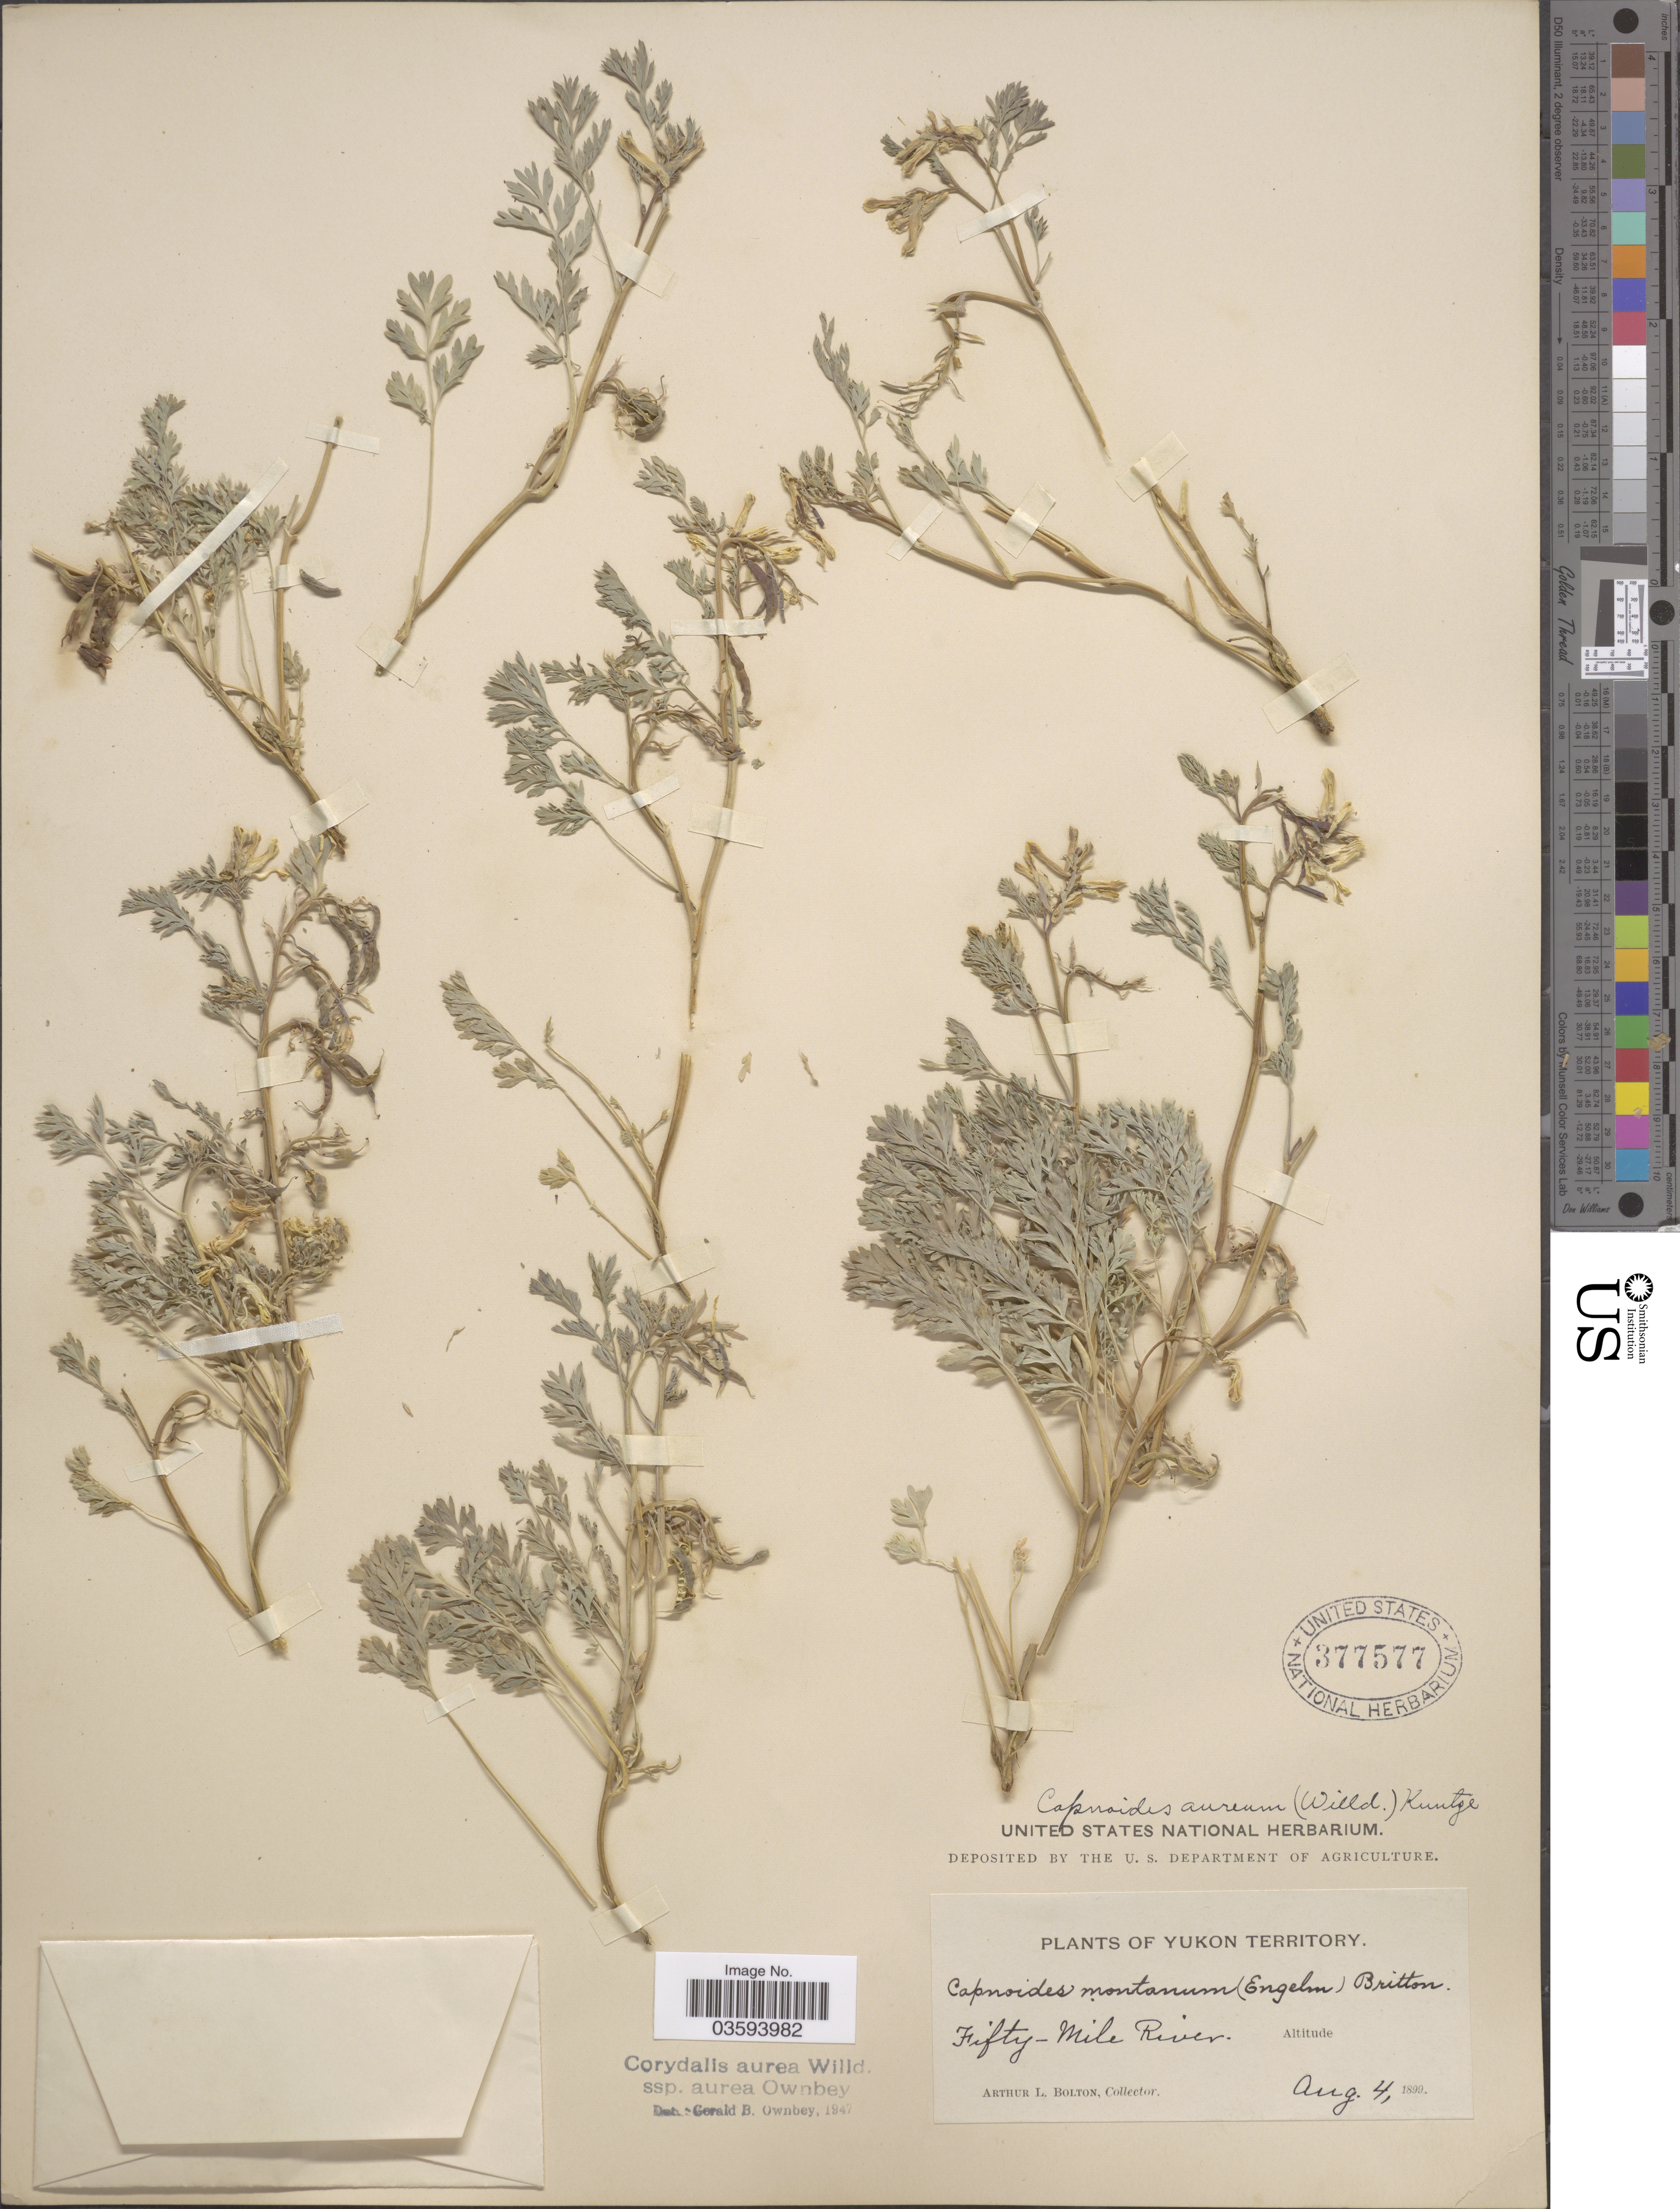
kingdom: Plantae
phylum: Tracheophyta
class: Magnoliopsida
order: Ranunculales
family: Papaveraceae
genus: Corydalis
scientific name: Corydalis aurea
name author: Willd.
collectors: A. Bolton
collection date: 1899-08-04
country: Canada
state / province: Yukon Territory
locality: Fifty-Mile River.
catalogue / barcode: US 377577